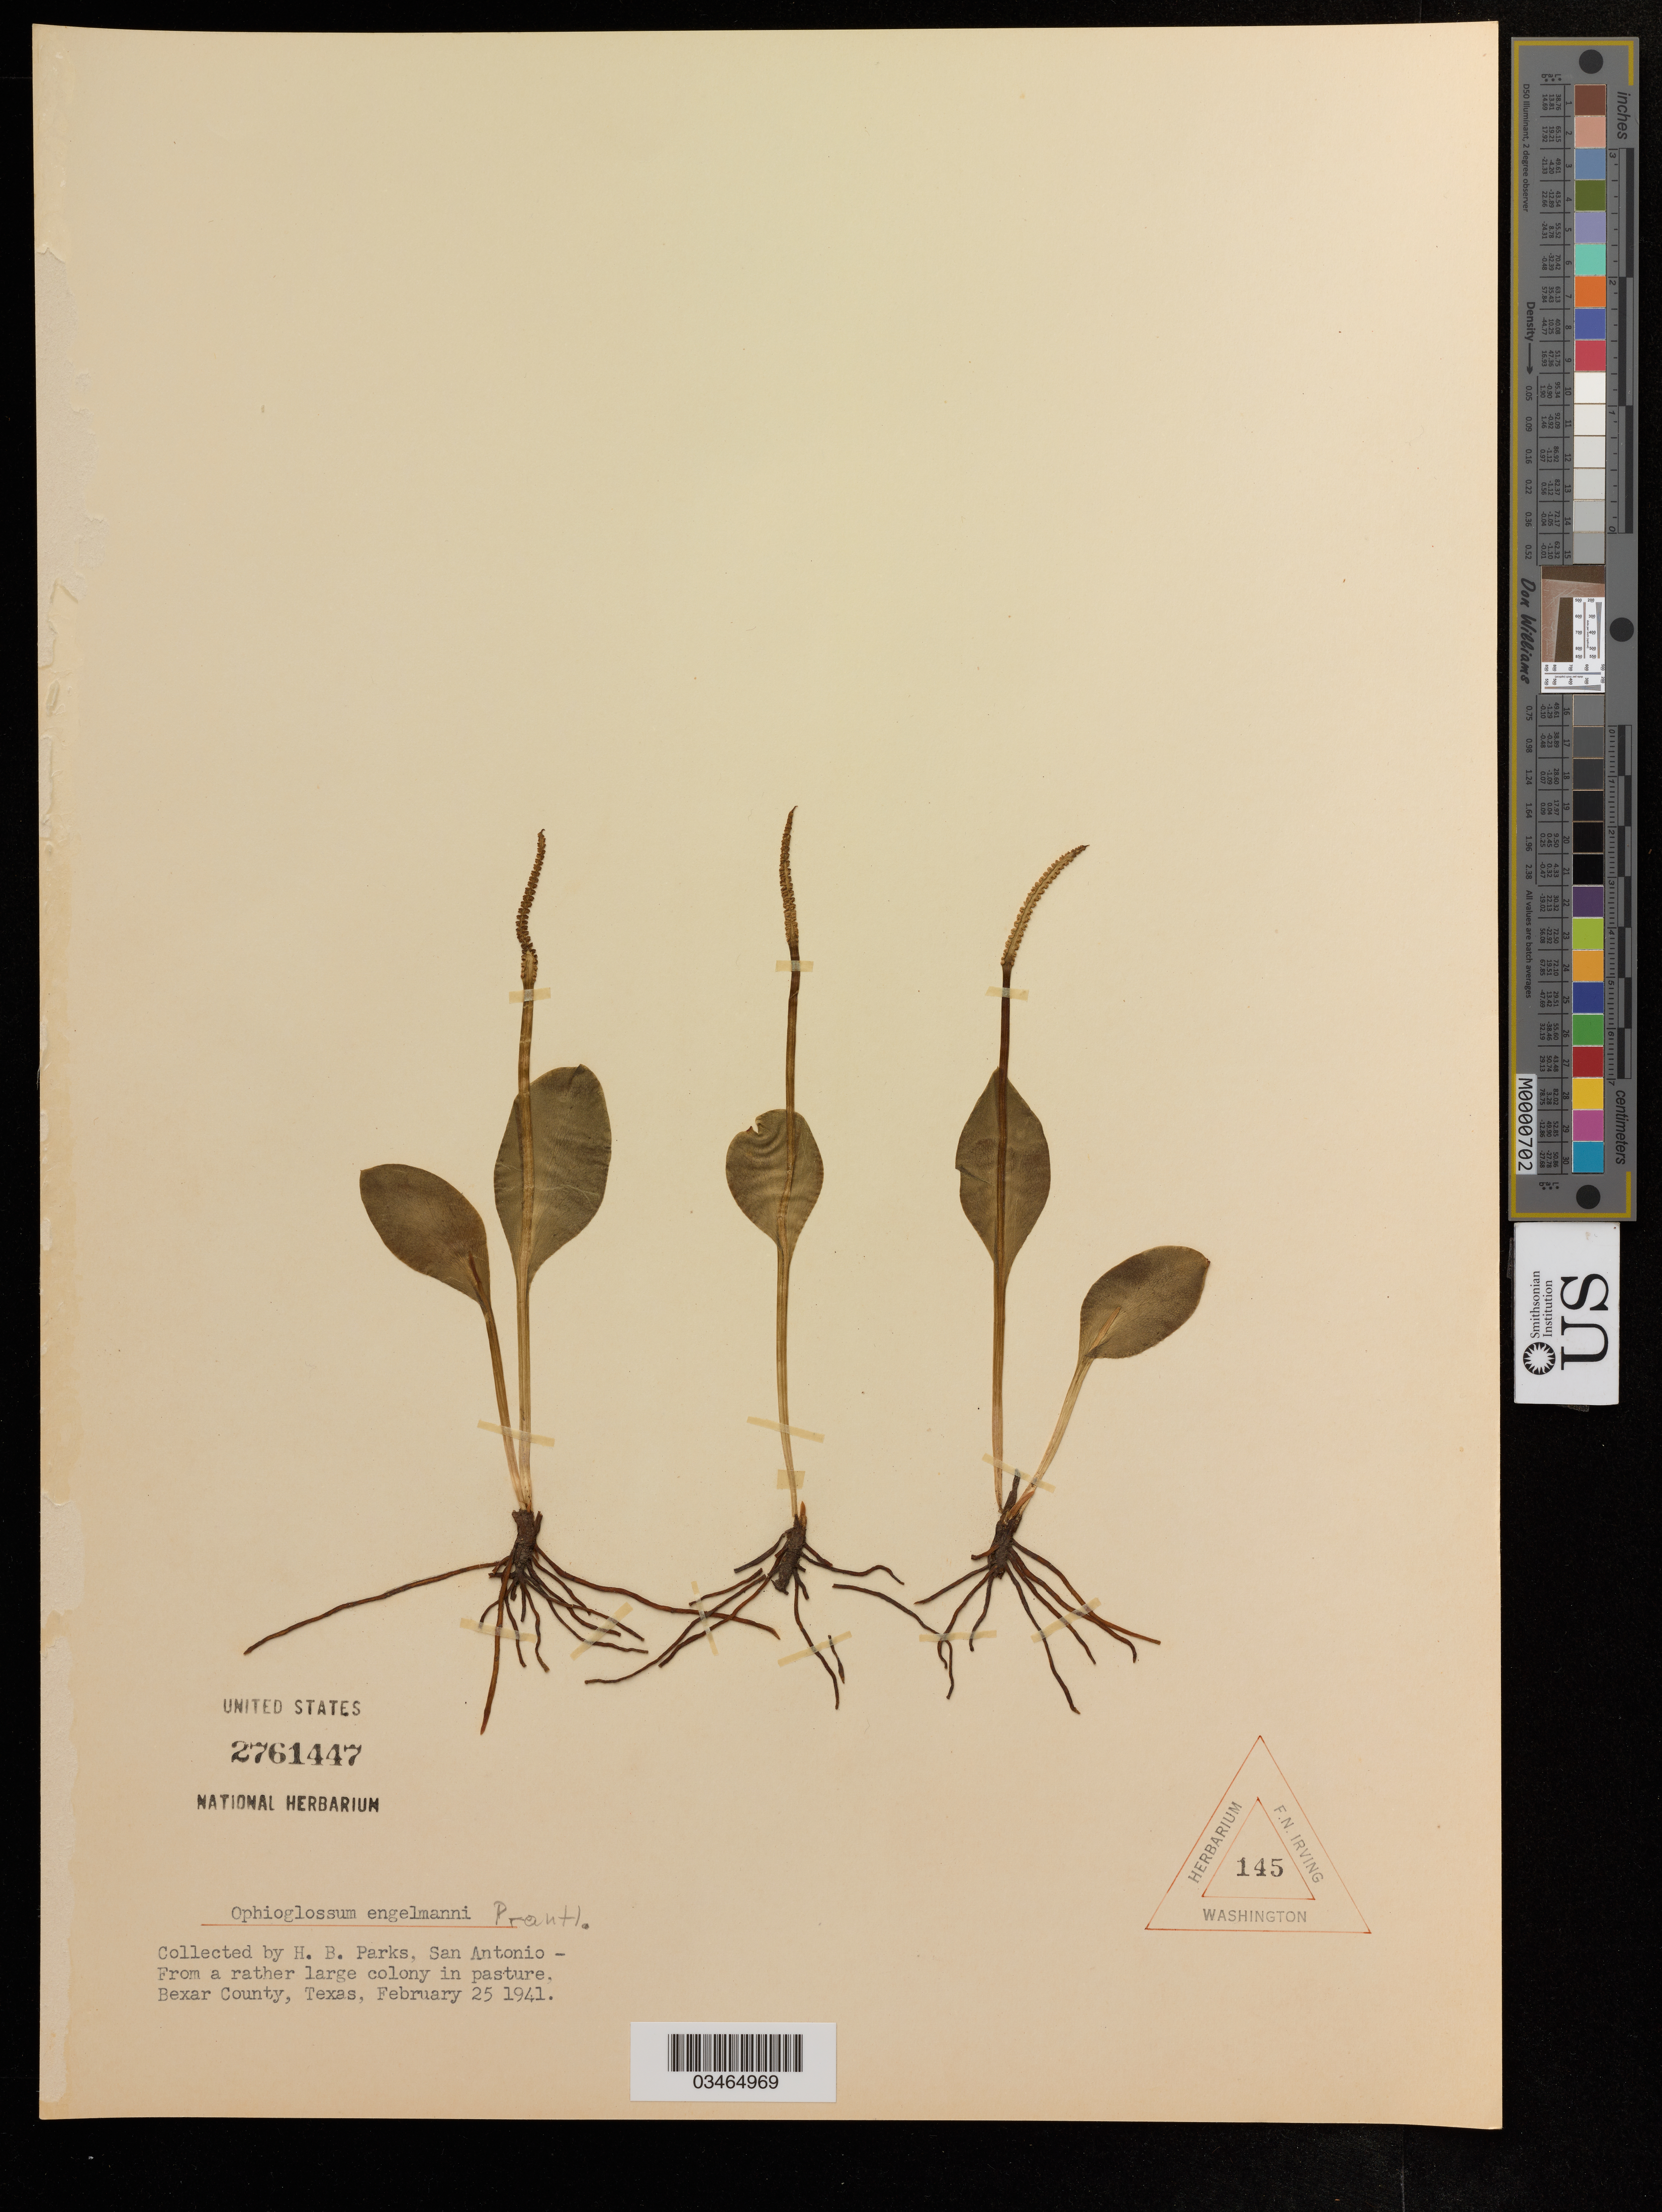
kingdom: Plantae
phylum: Tracheophyta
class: Polypodiopsida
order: Ophioglossales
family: Ophioglossaceae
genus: Ophioglossum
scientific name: Ophioglossum engelmannii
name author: Prantl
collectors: H. Parks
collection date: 1941-02-25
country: United States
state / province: Texas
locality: San Antonio. Bexar County.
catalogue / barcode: US 2761447